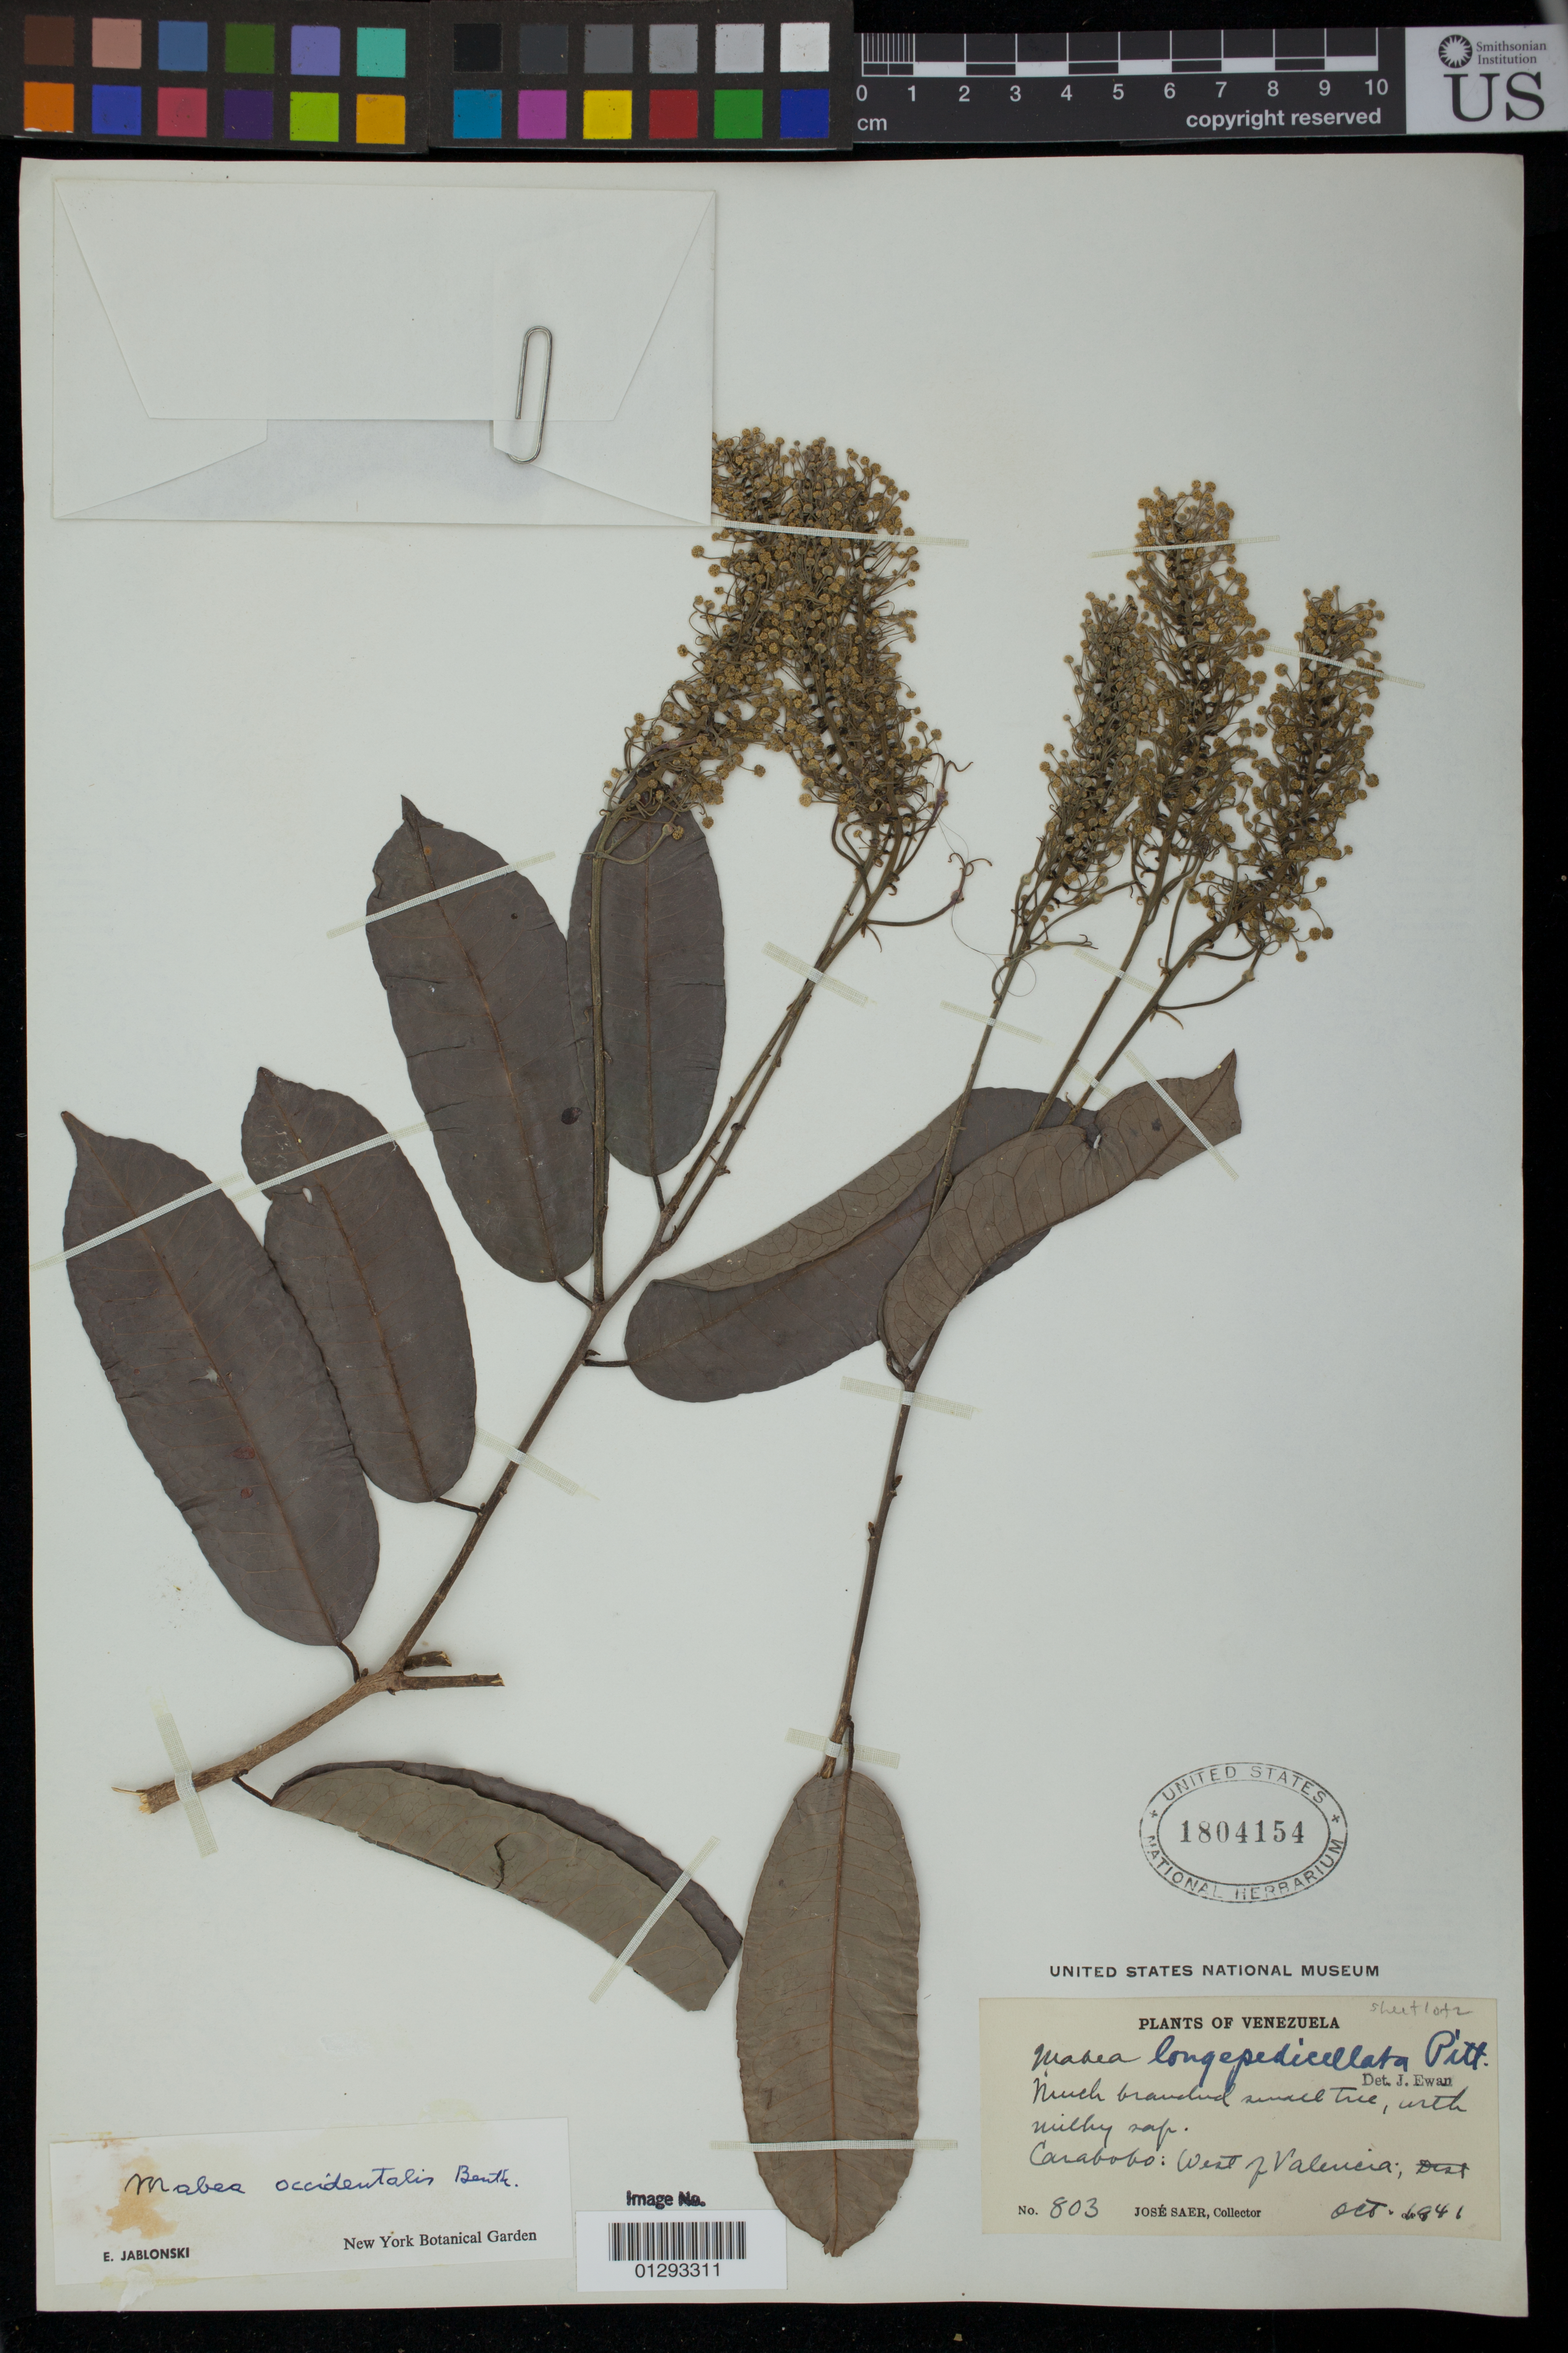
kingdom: Plantae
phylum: Tracheophyta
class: Magnoliopsida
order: Malpighiales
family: Euphorbiaceae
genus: Mabea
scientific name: Mabea occidentalis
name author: Benth.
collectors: J. Saer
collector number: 803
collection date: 1941-10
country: Venezuela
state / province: Carabobo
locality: West of Valencia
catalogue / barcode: US 1804154